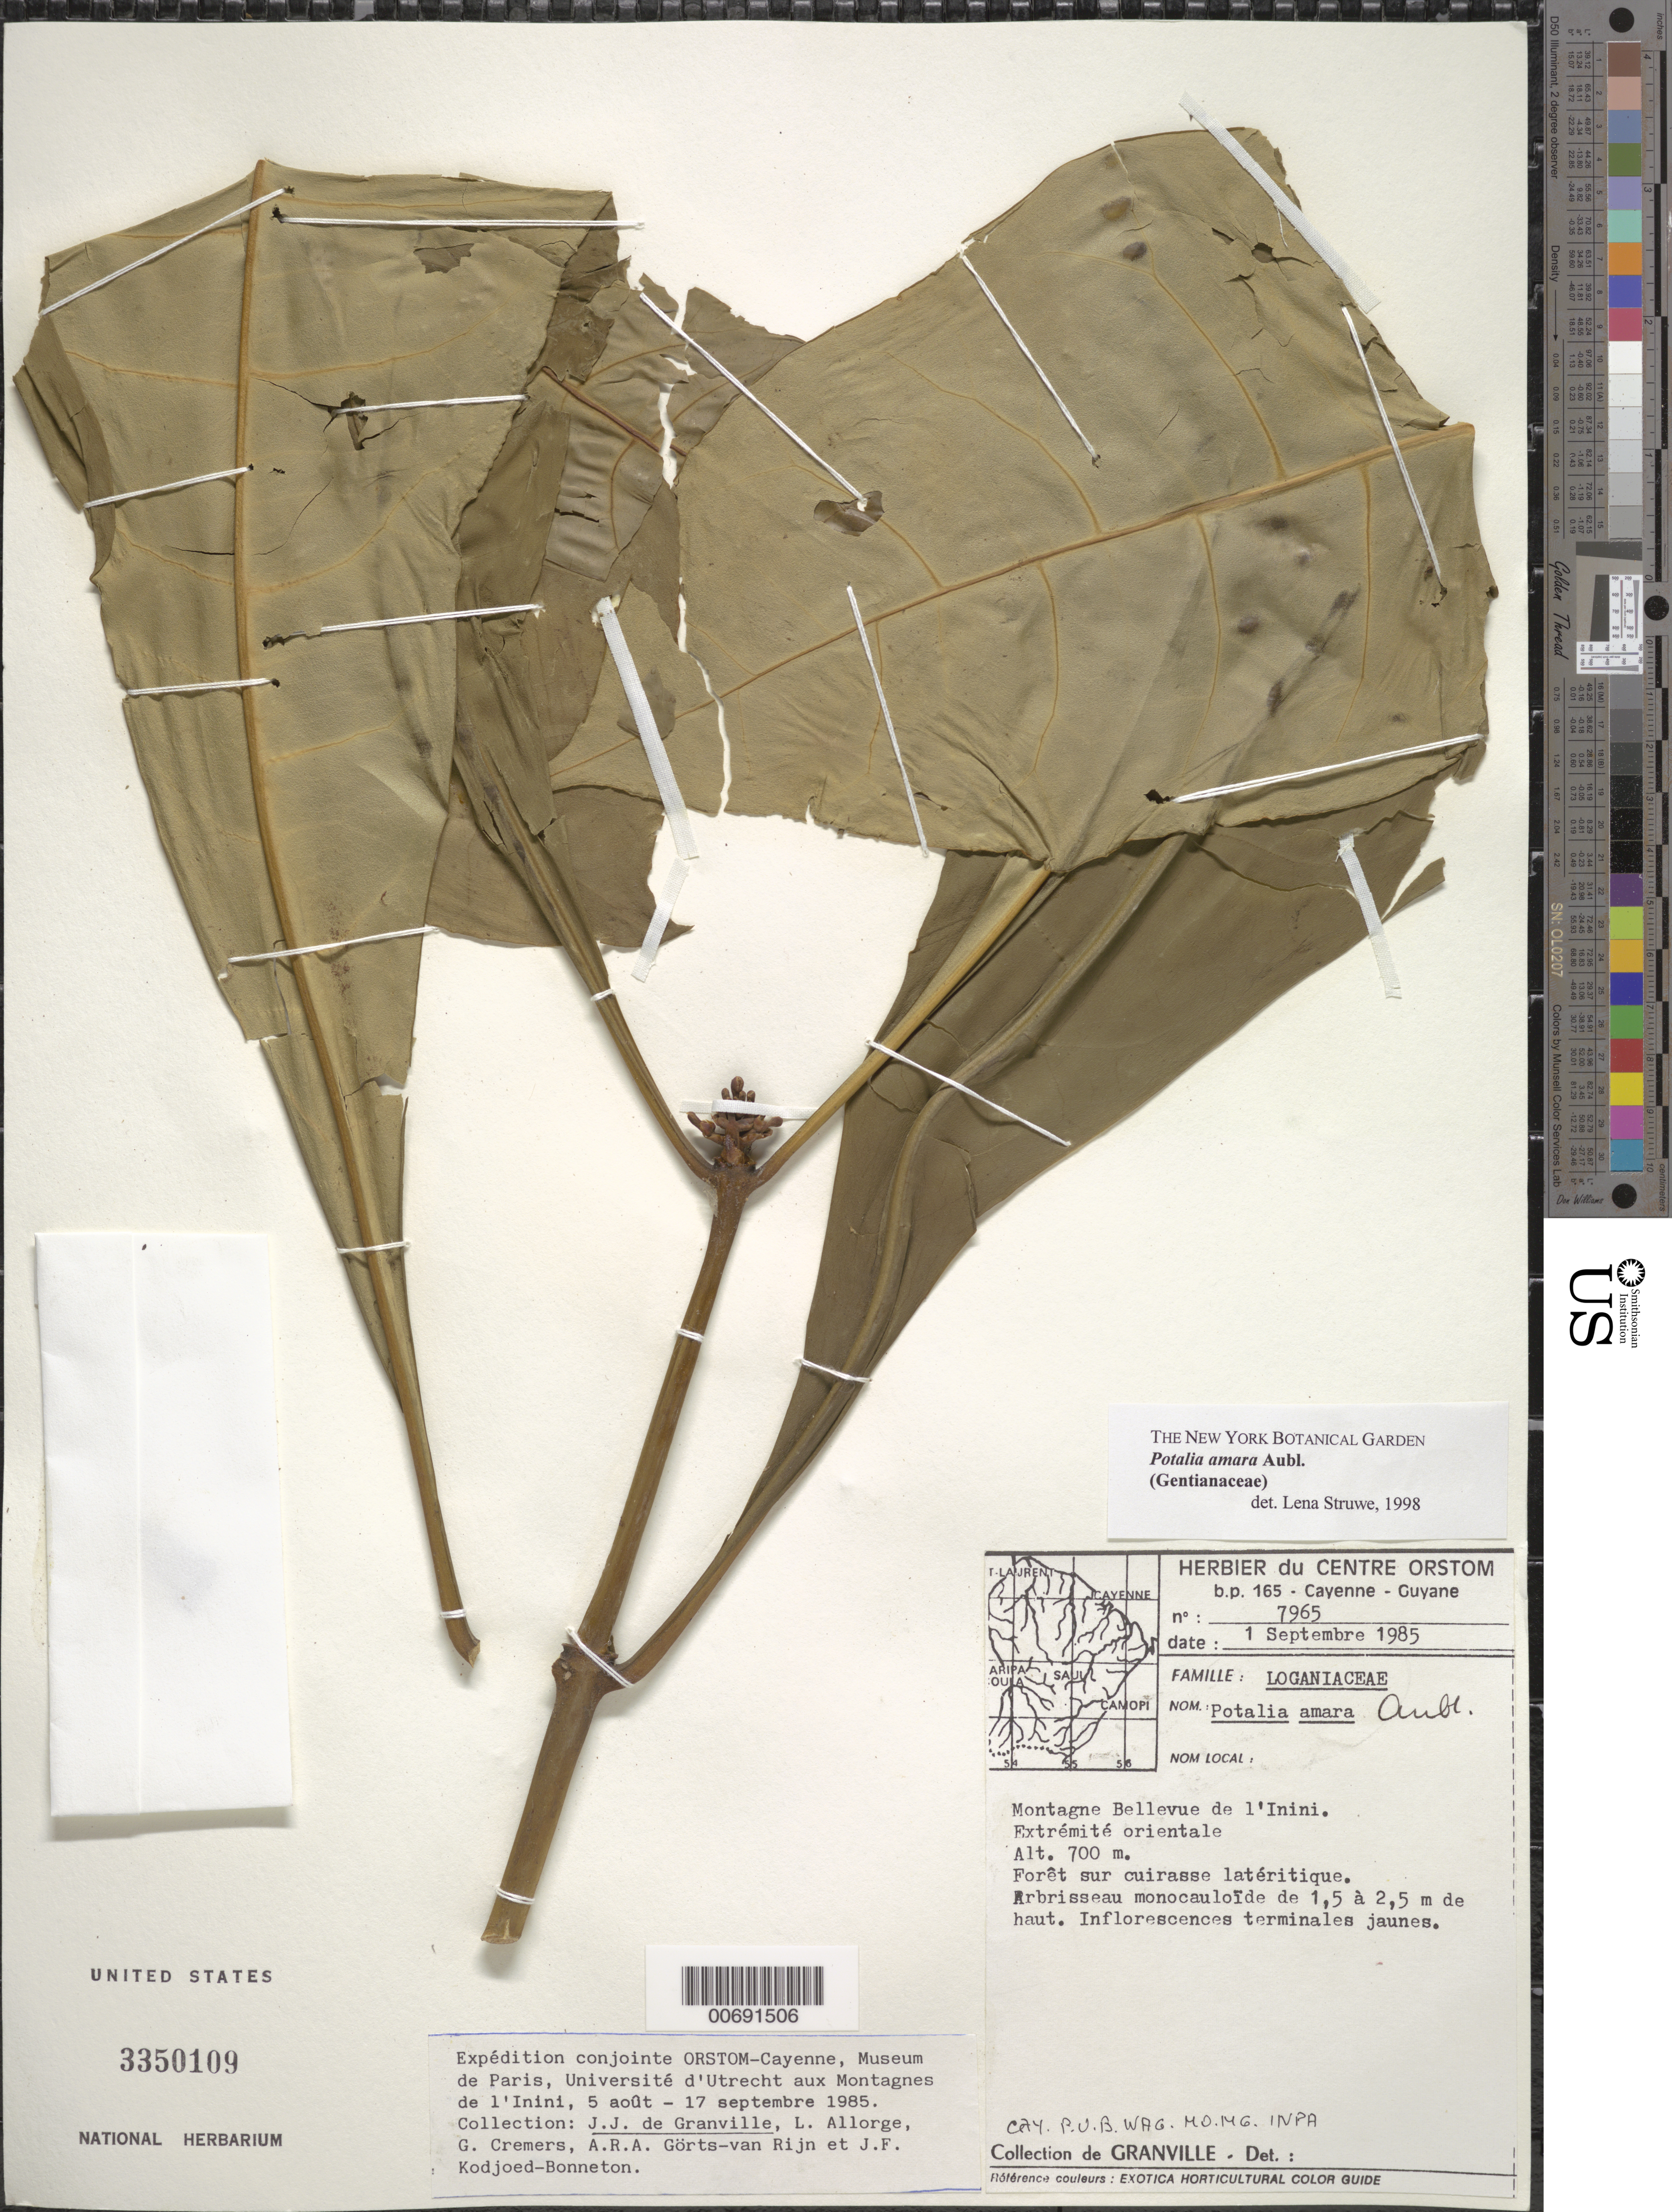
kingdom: Plantae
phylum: Tracheophyta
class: Magnoliopsida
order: Gentianales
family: Gentianaceae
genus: Potalia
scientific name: Potalia amara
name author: Aubl.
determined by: Struwe, L.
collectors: J.-J. de Granville, L. Allorge, G. Cremers, A. .R. A. Görts-van Rijn & J. Kodjoed-Bonneton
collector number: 7965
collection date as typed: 1-Sep-85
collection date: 1985-09-01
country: French Guiana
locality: Montagnes Bellevue de l'Inini, extrémité orientale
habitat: Forêt sur cuirasse latéritique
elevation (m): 700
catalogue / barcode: US 3350109